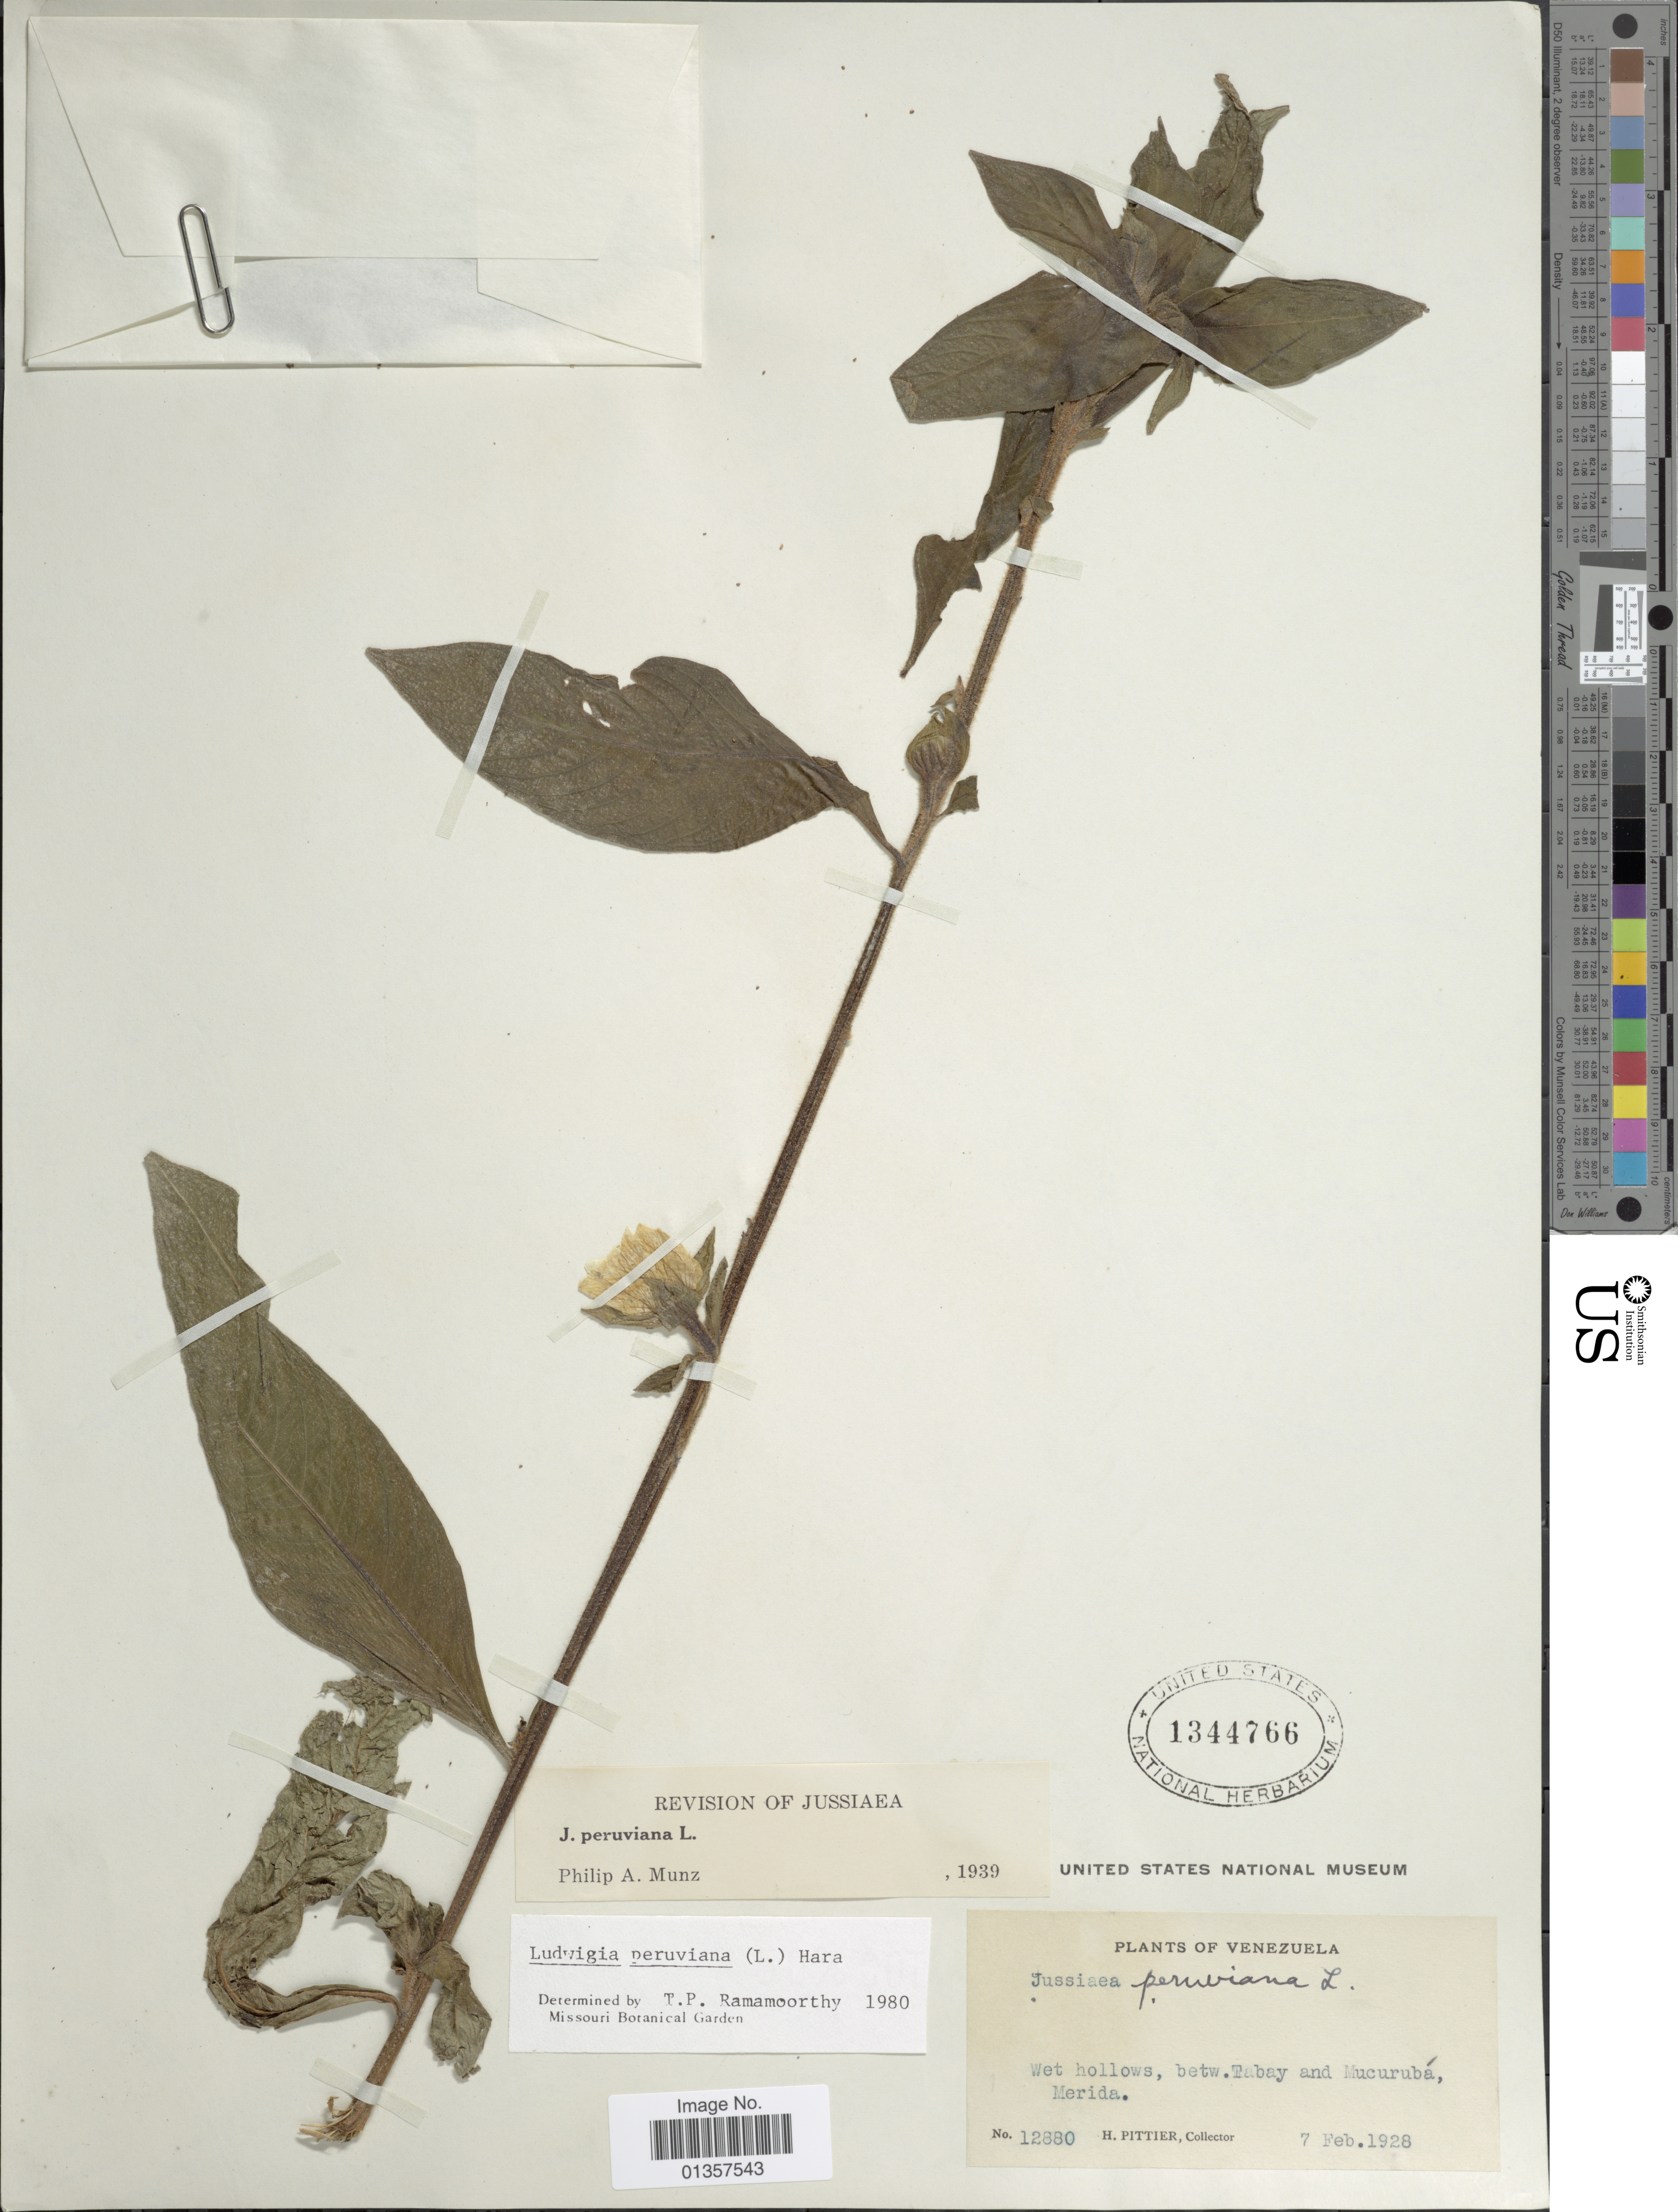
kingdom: Plantae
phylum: Tracheophyta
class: Magnoliopsida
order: Myrtales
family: Onagraceae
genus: Ludwigia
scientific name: Ludwigia peruviana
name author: (L.) H. Hara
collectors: H. F. Pittier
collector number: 12880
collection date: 1928-02-07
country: Venezuela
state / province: Mérida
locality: Betw. Tabay and Mucurubá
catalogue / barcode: US 1344766